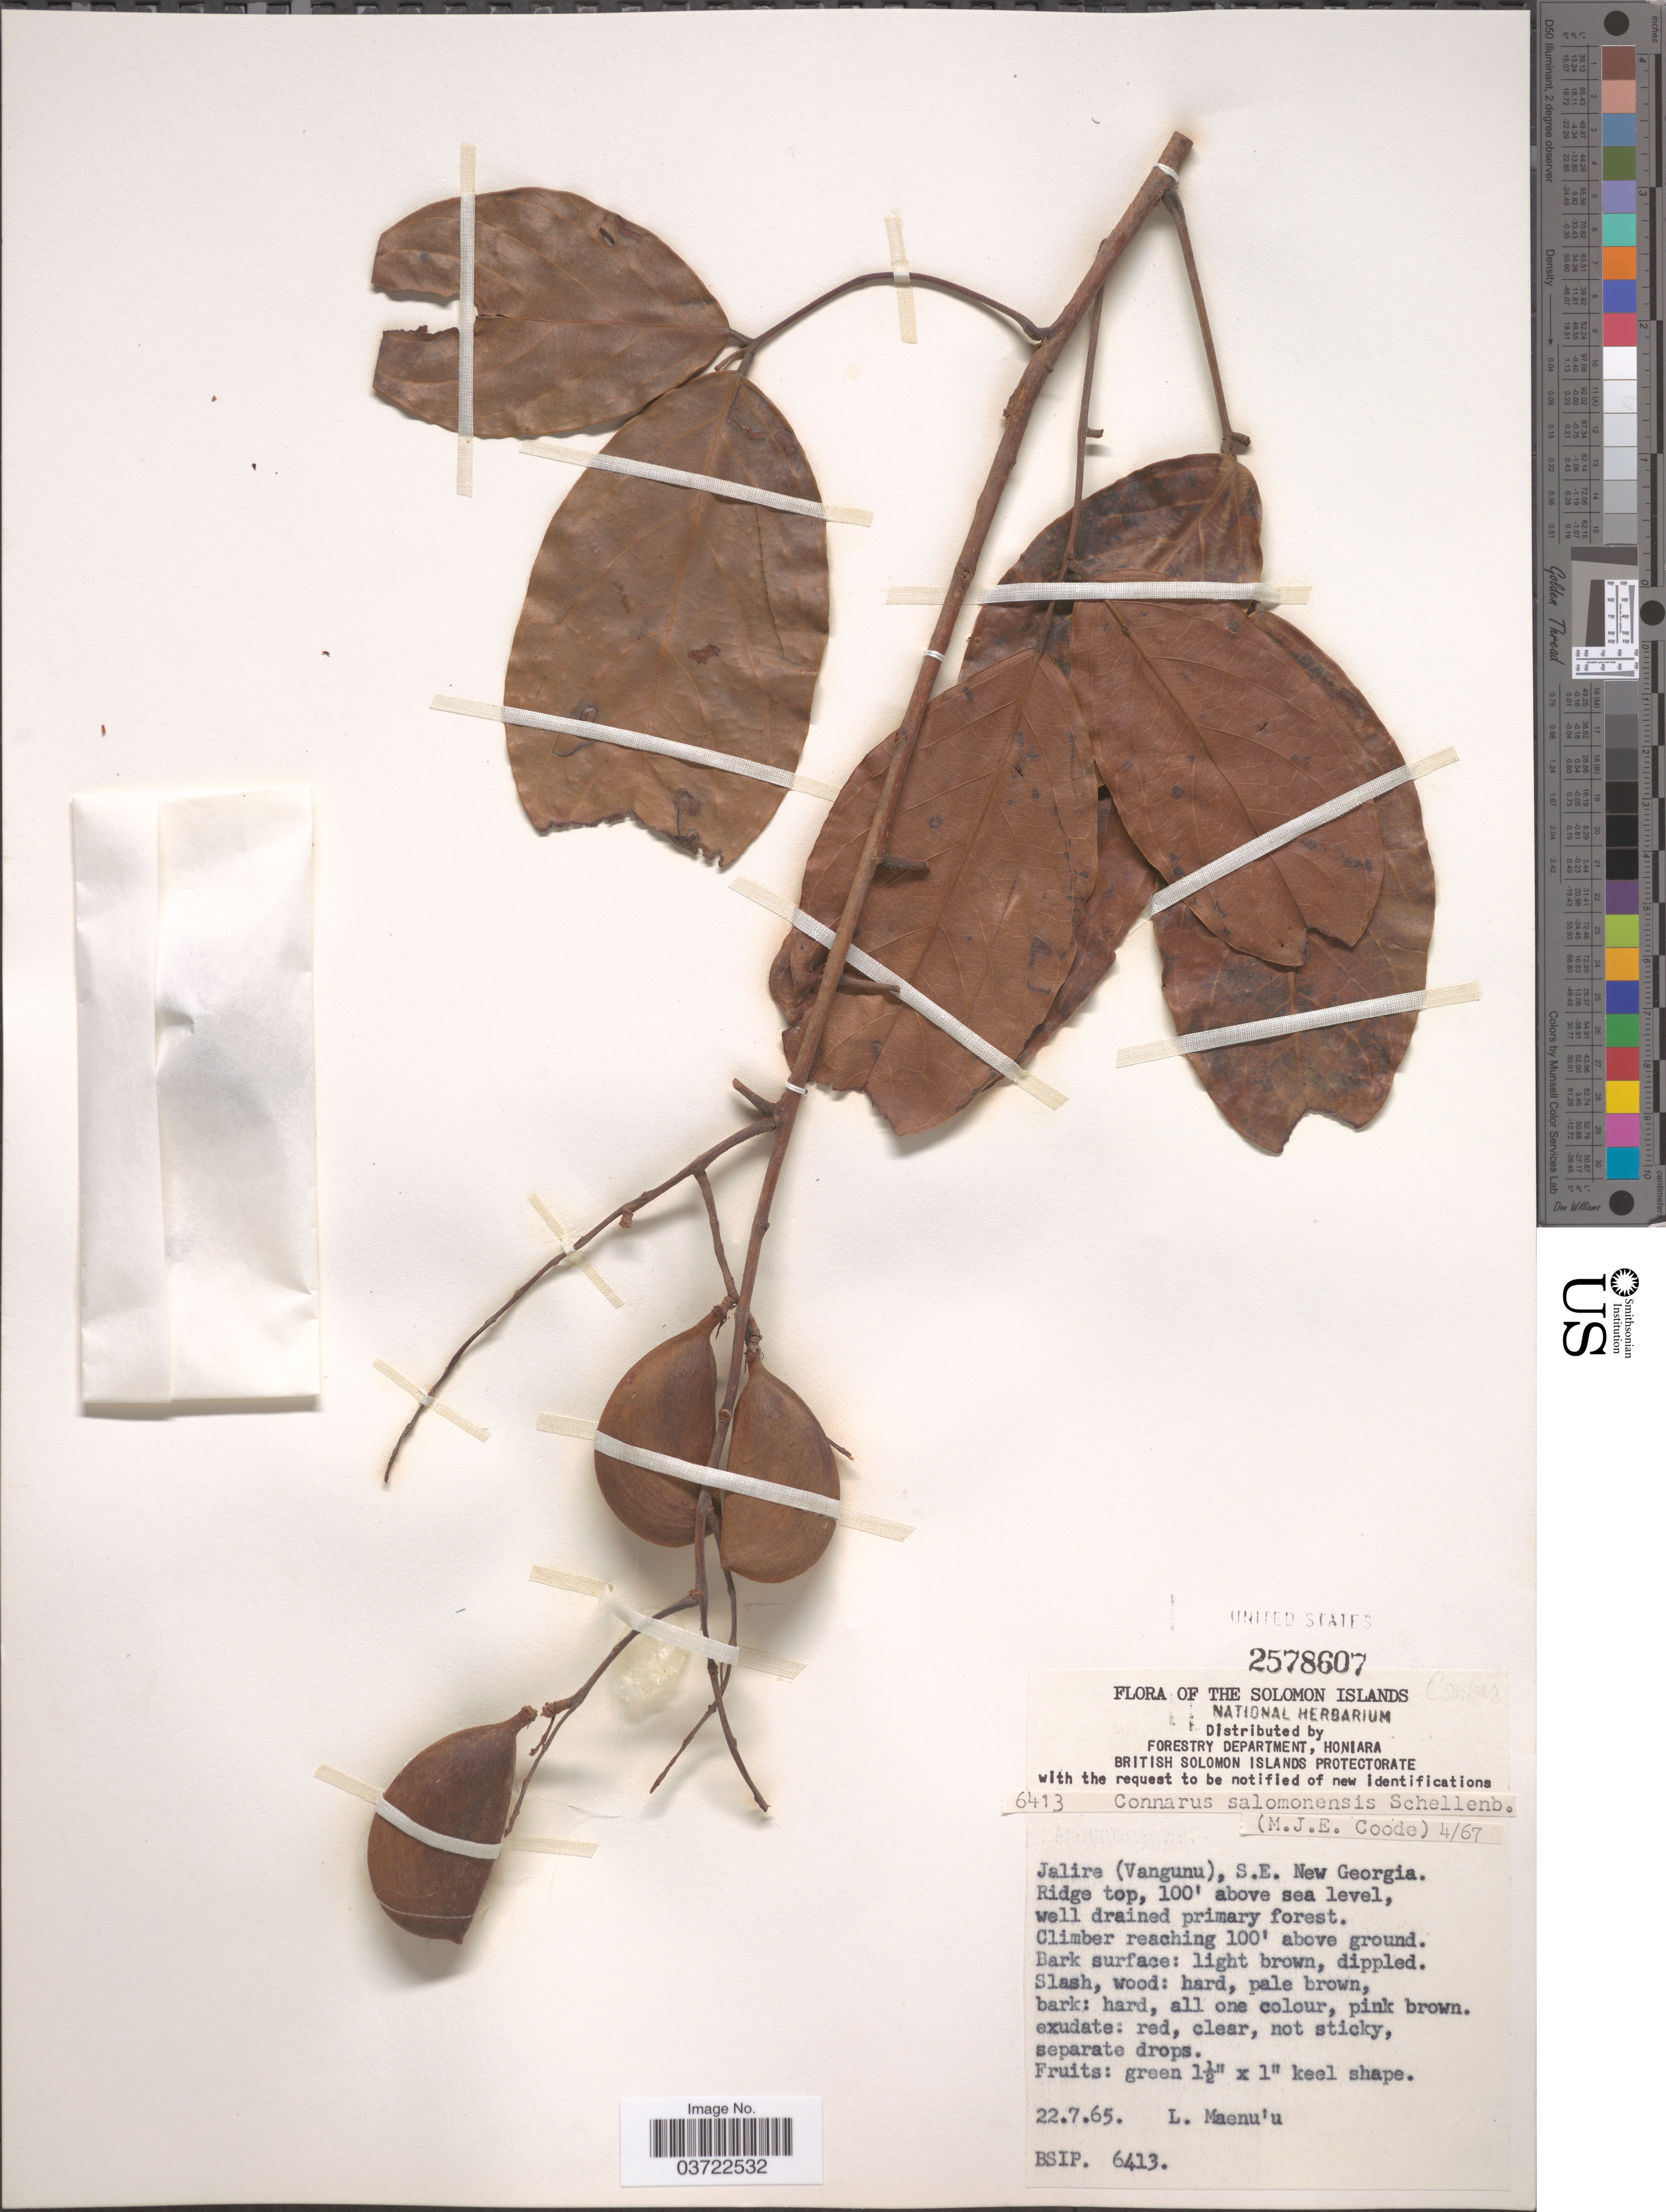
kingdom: Plantae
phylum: Tracheophyta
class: Magnoliopsida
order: Oxalidales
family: Connaraceae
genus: Connarus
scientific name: Connarus salomoniensis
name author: G. Schellenb.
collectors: L. Maenu'u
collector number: BSIP6413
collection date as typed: Transcribed d/m/y: 22/7/65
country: Solomon Islands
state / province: Solomon Islands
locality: Jalire (Vangunu), S.E. New Georgia.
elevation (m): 30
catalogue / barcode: US 2578607